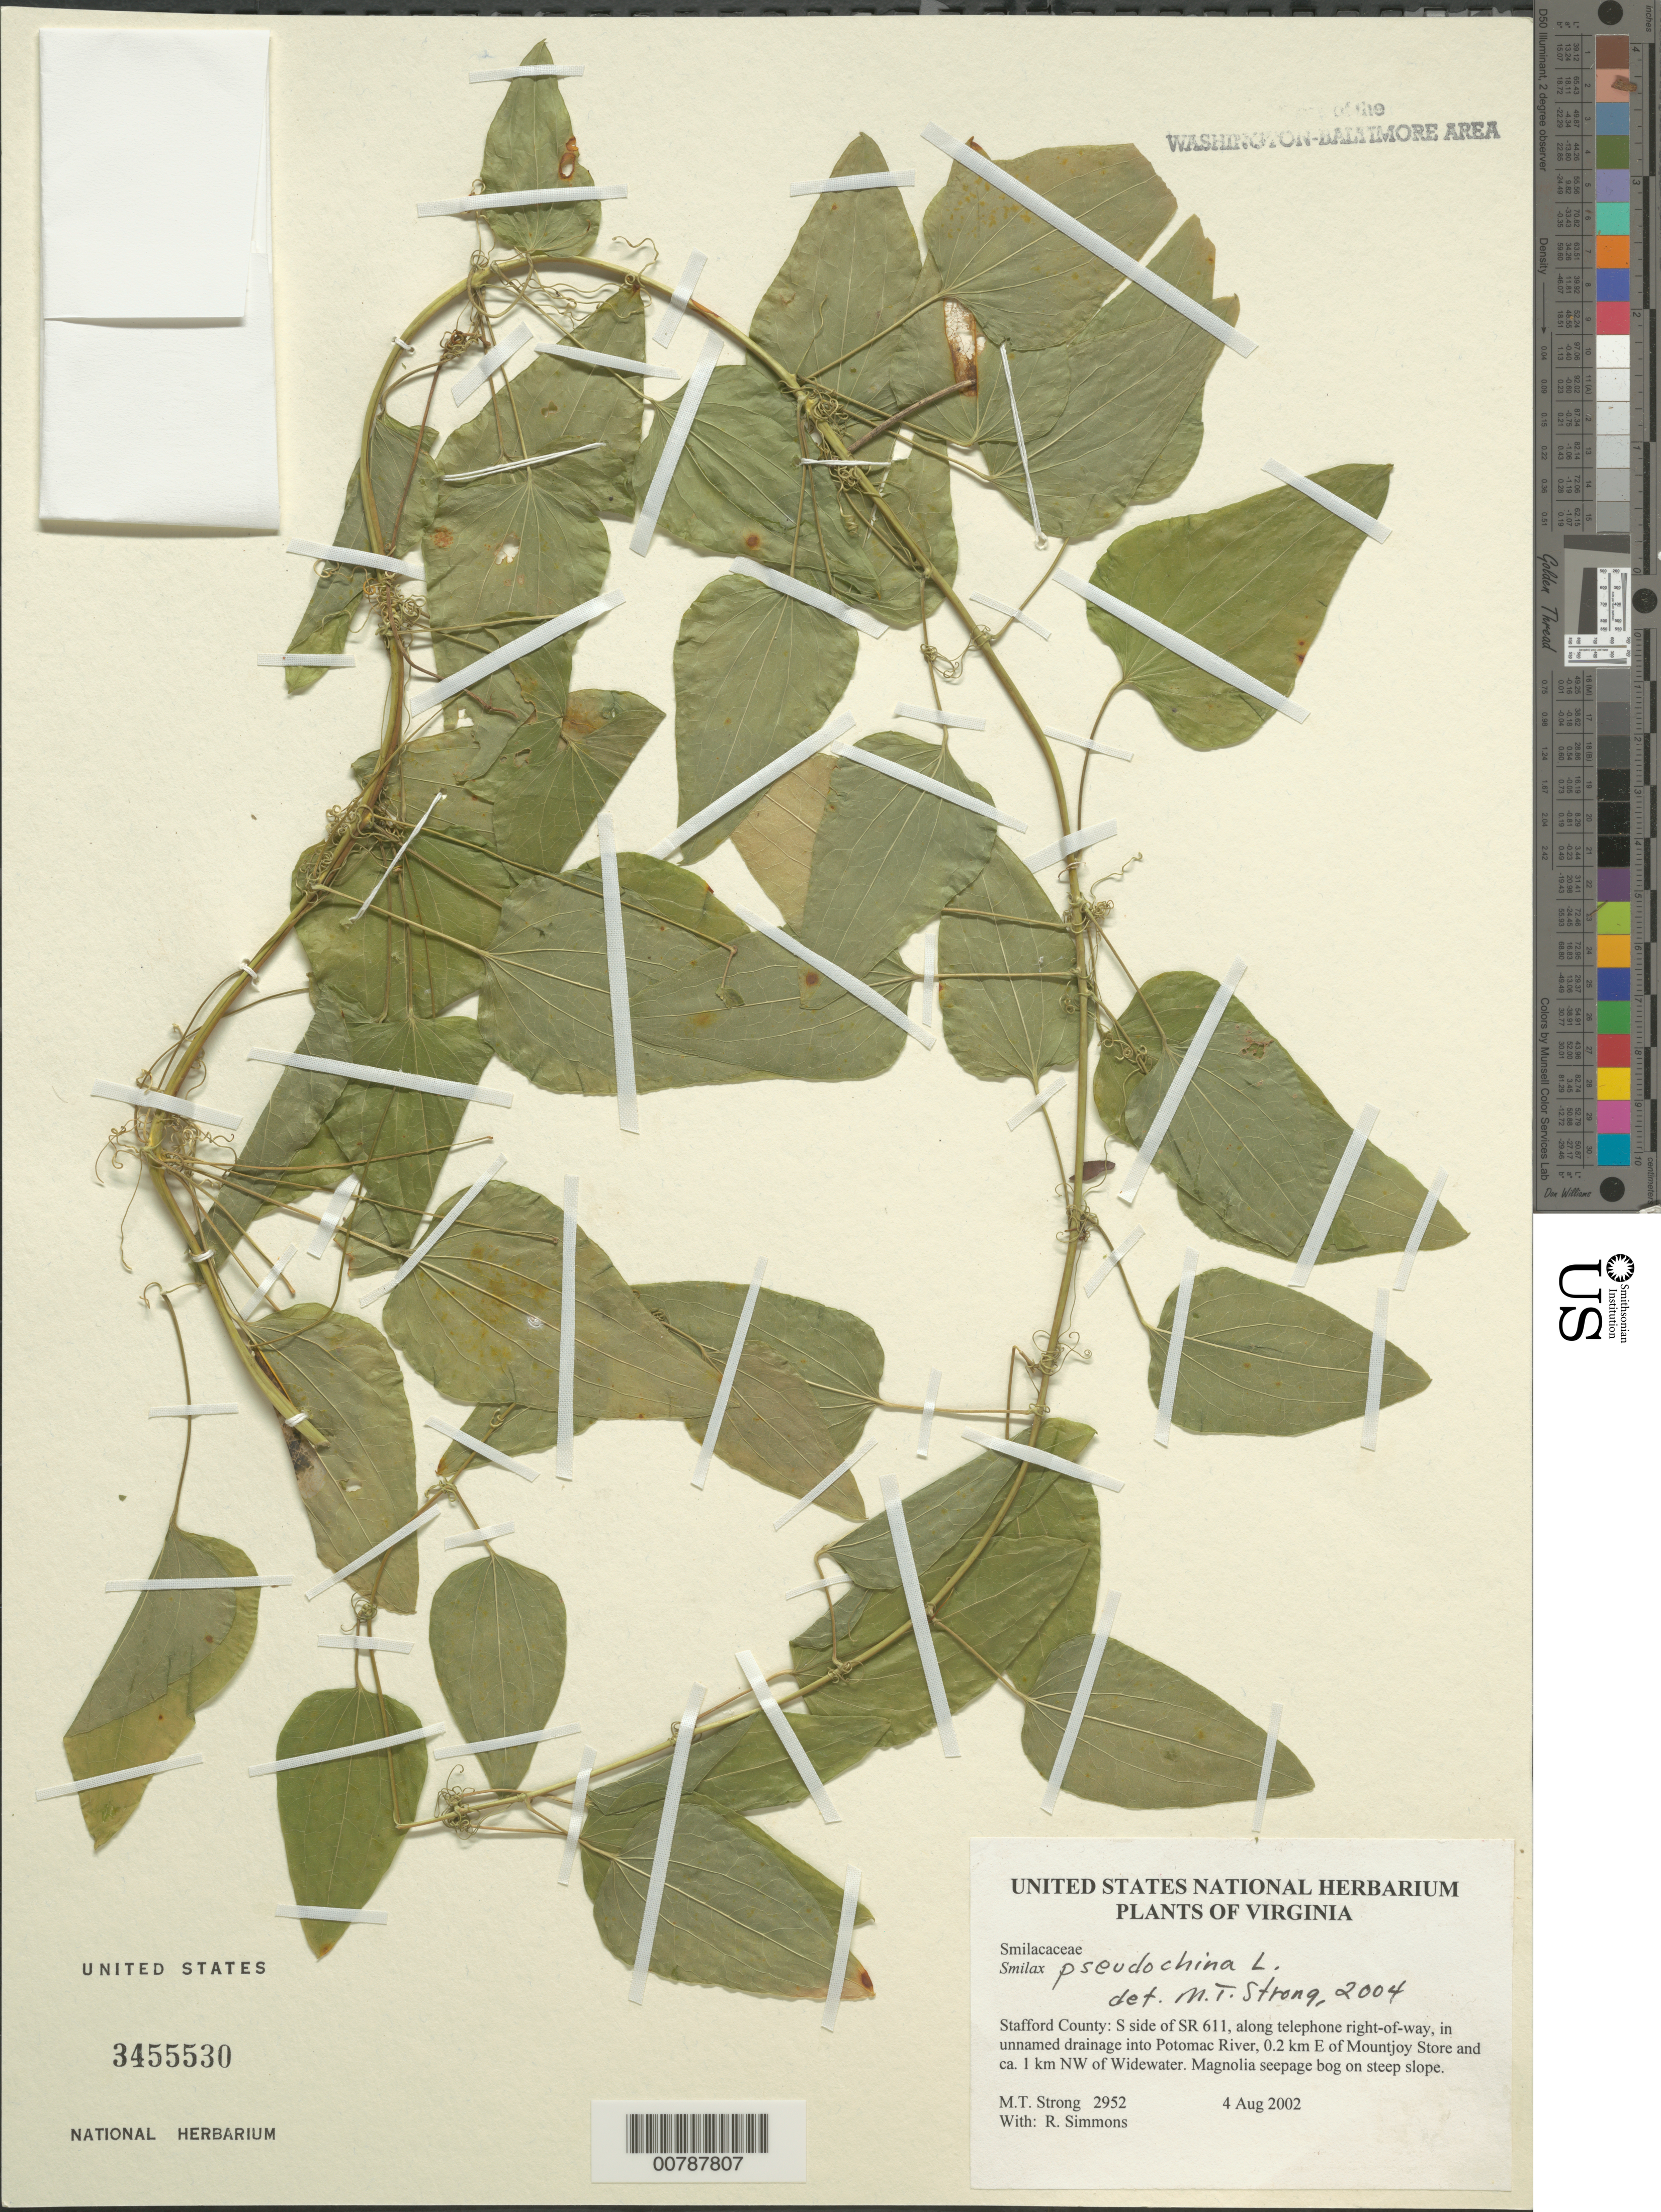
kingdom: Plantae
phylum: Tracheophyta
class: Liliopsida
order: Liliales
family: Smilacaceae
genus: Smilax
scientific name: Smilax pseudochina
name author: L.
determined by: Strong, M. T., (US), Smithsonian Institution - National Museum of Natural History (UNITED STATES)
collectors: M. T. Strong & R. H. Simmons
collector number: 2952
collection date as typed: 4 Aug 2002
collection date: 2002-08-04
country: United States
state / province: Virginia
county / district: Stafford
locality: S side of SR 611, along telephone right-of-way, in unnamed drainage into Potomac River, 0.2 km E of Mountjoy Store and ca. 1 km NW of Widewater.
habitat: Magnolia seepage bog on steep slope.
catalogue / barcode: US 3455530